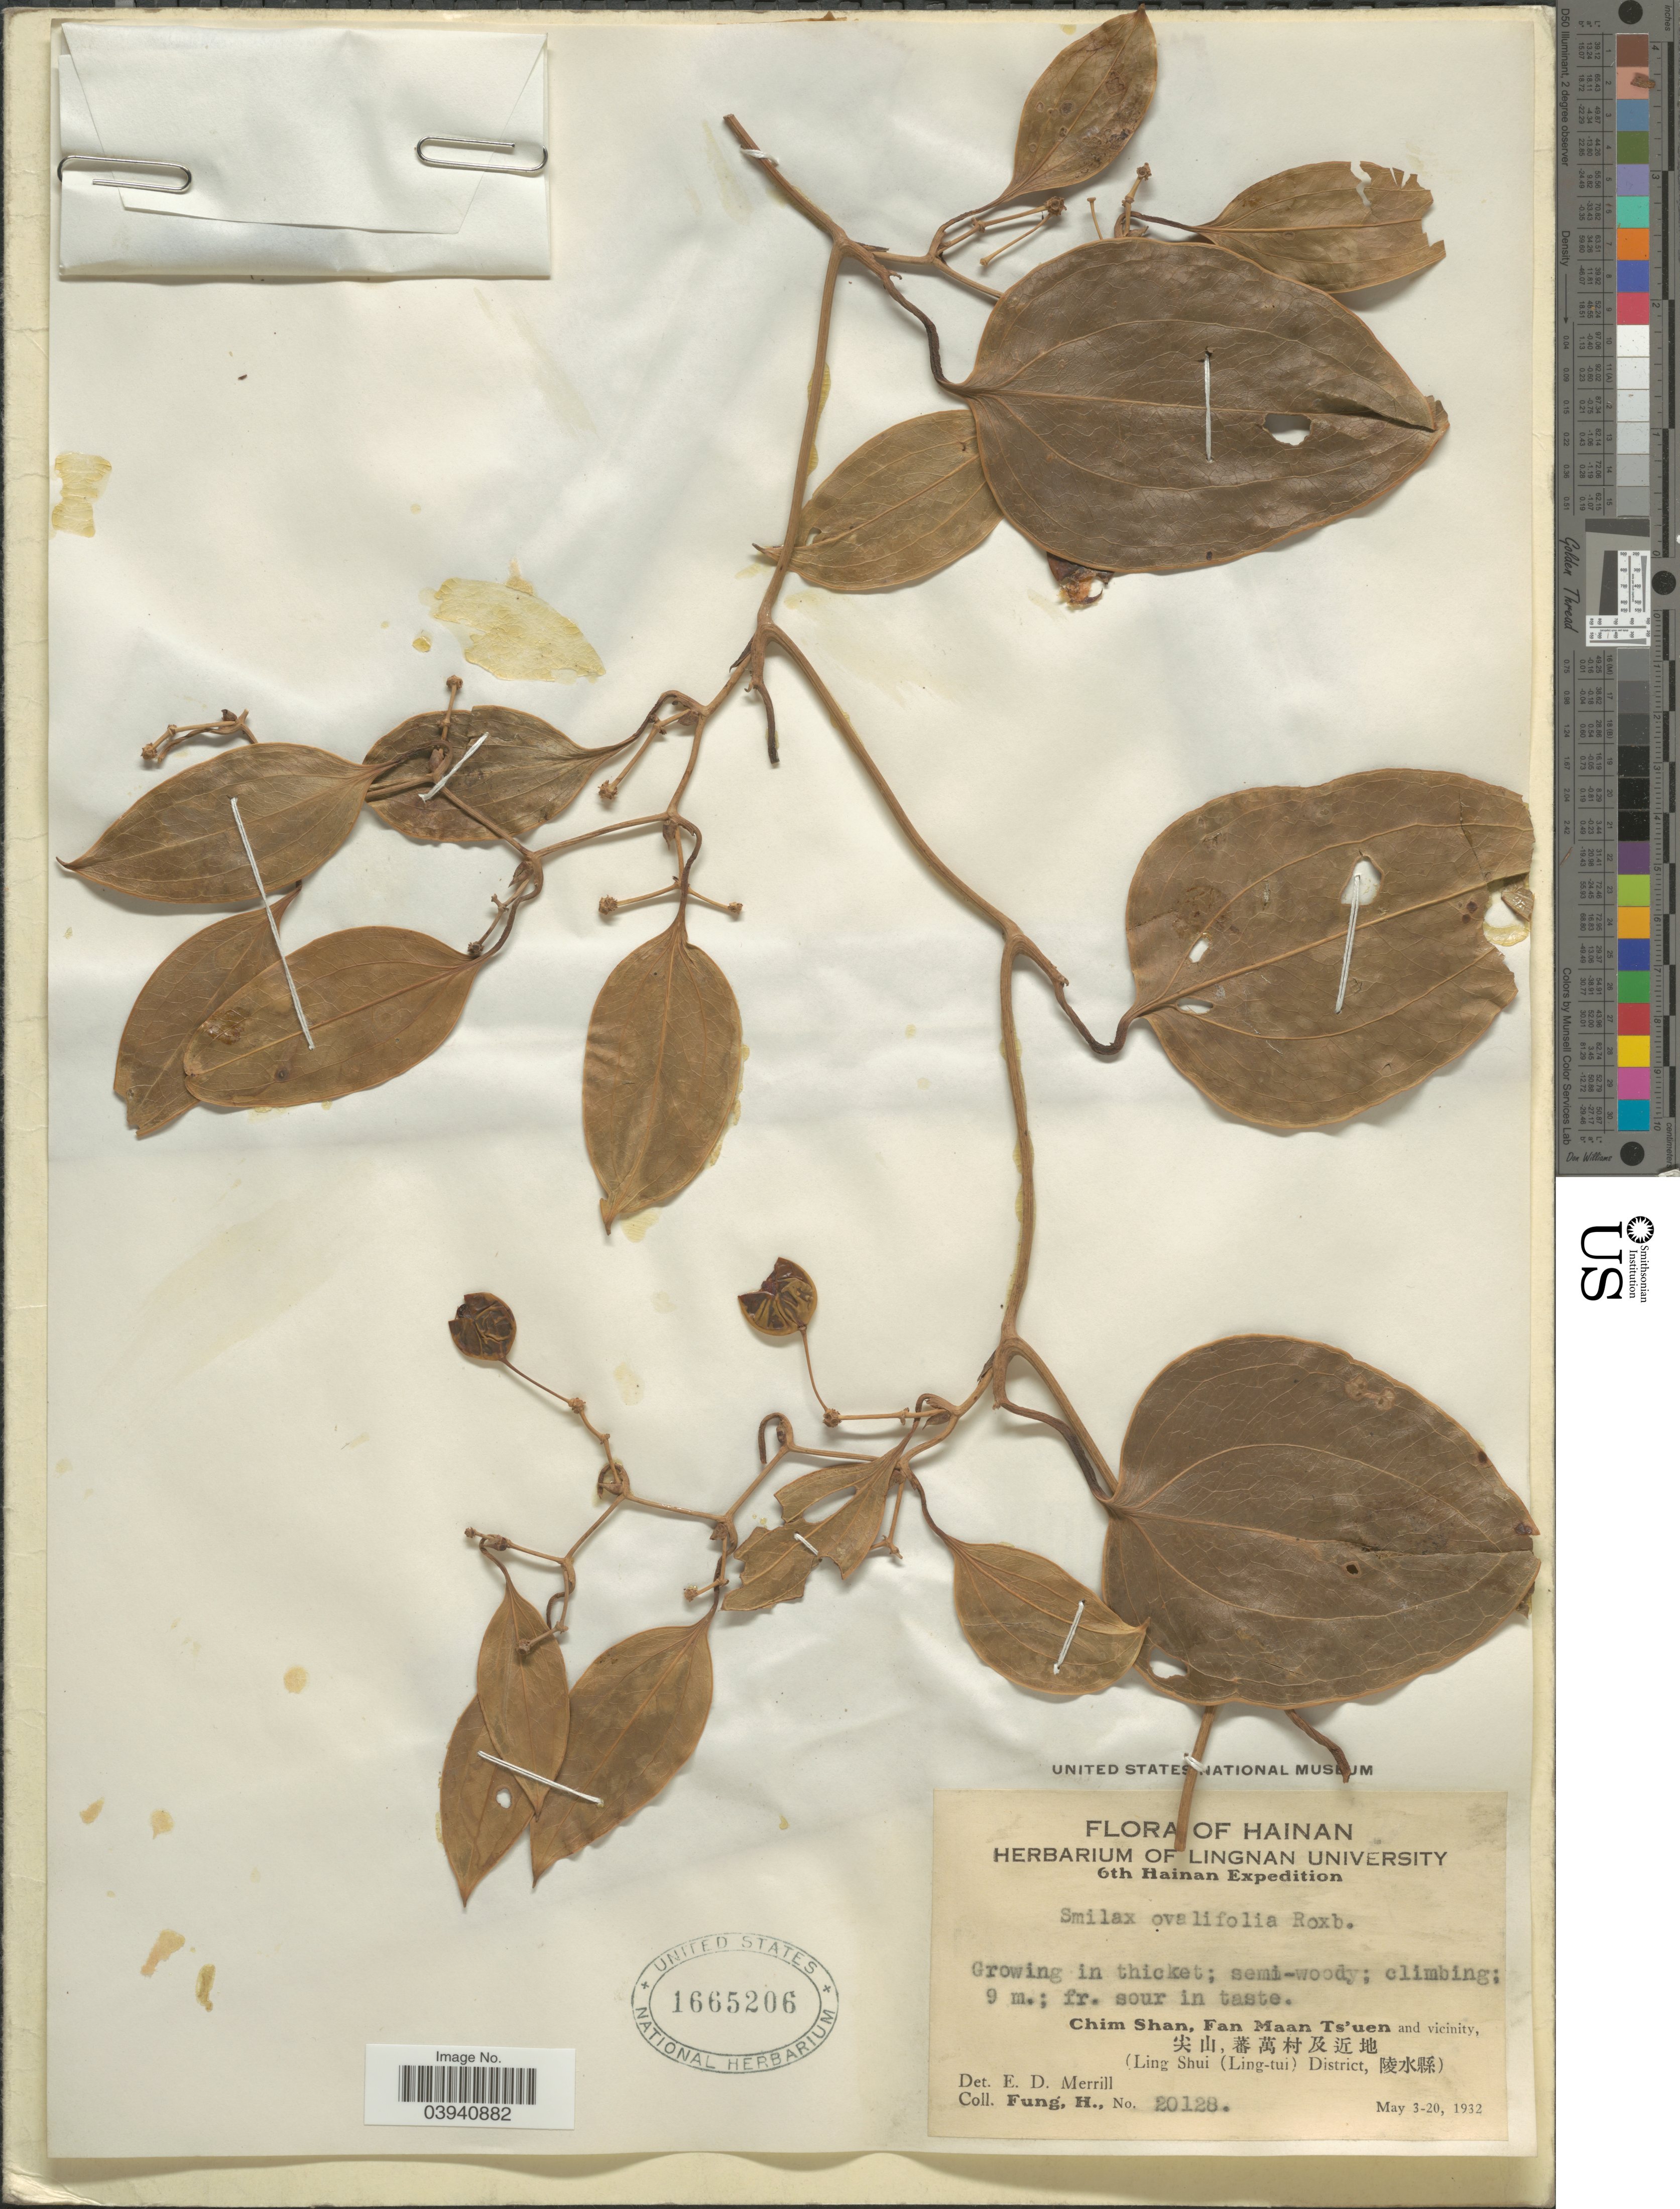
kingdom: Plantae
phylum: Tracheophyta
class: Liliopsida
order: Liliales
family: Smilacaceae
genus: Smilax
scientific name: Smilax ovalifolia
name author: Roxb. ex D. Don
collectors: H. Fung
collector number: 20128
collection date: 1932-05-03/1932-05-20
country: China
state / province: Hainan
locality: Chim Shan, Fan Maan Ts'uen and vicinity, X, (Ling Shui (Ling-tui) District, X).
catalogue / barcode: US 1665206